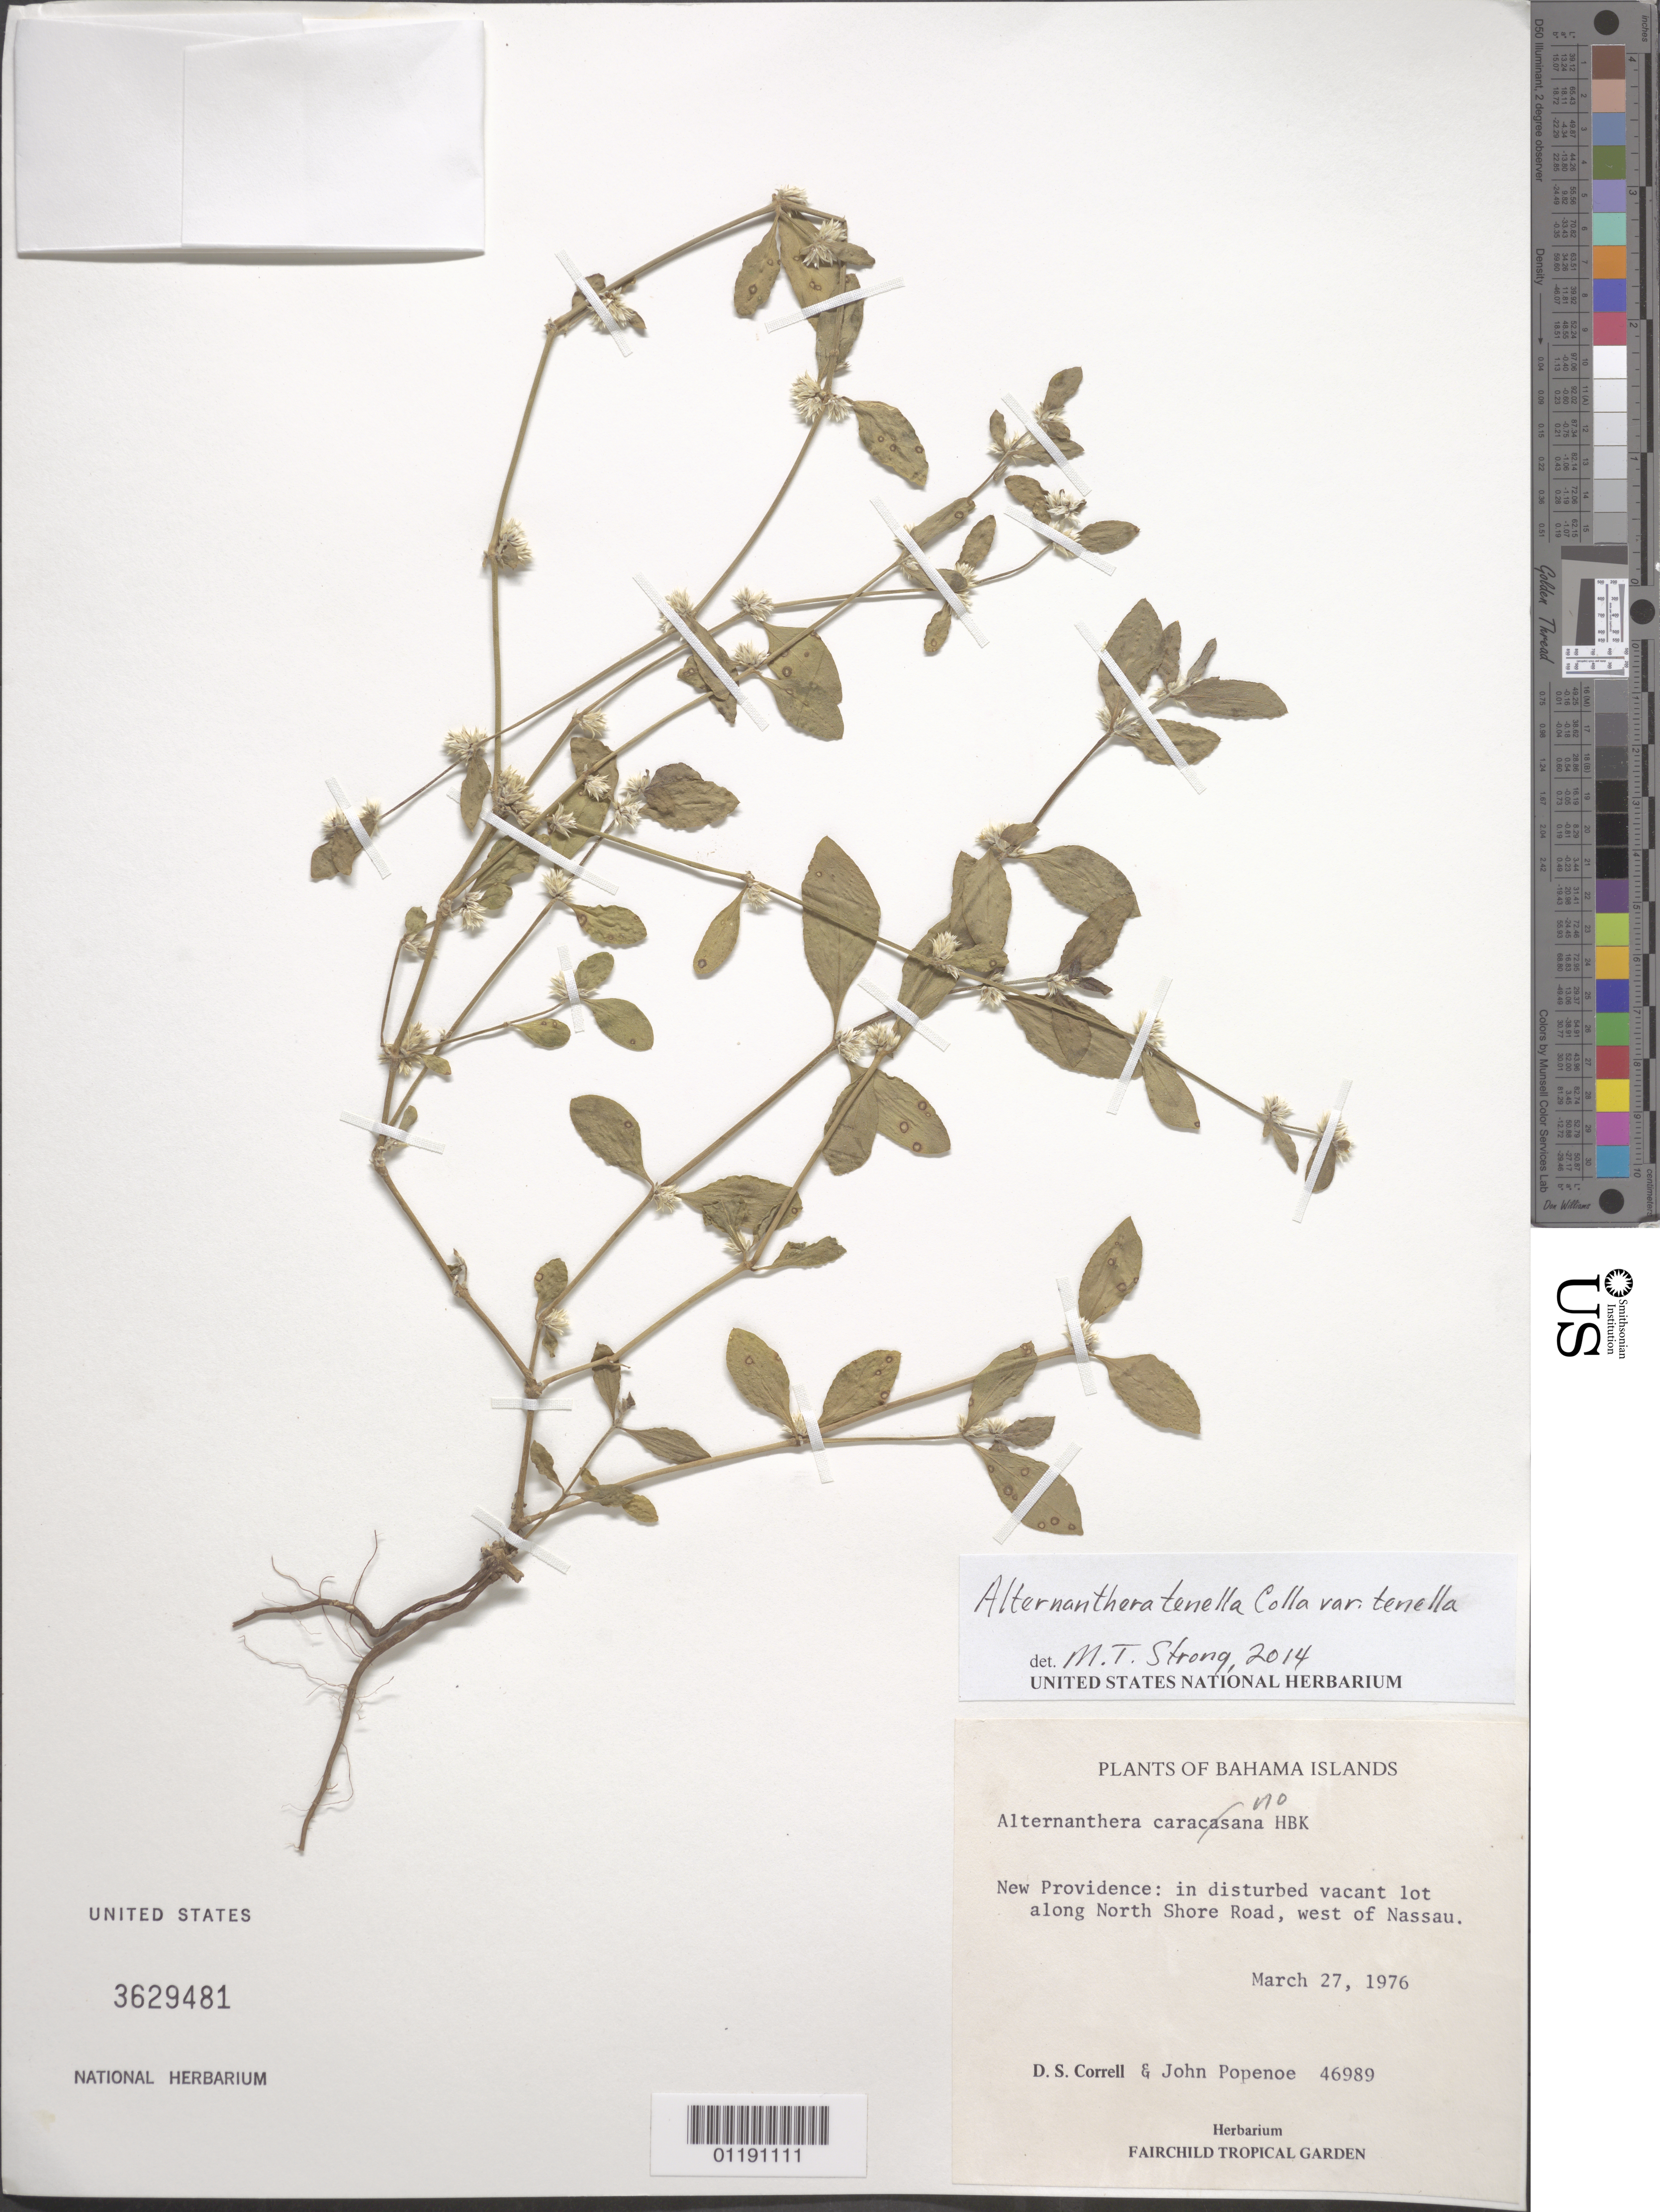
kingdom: Plantae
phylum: Tracheophyta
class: Magnoliopsida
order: Caryophyllales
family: Amaranthaceae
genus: Alternanthera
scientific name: Alternanthera tenella var. tenella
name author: Colla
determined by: Strong, M. T., (US), Smithsonian Institution - National Museum of Natural History (UNITED STATES)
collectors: D. S. Correll & J. Popenoe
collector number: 46989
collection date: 1976-03-27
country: Bahamas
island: New Providence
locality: In disturbed vacant lot along North Shore Road, W of Nassau.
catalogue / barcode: US 3629481